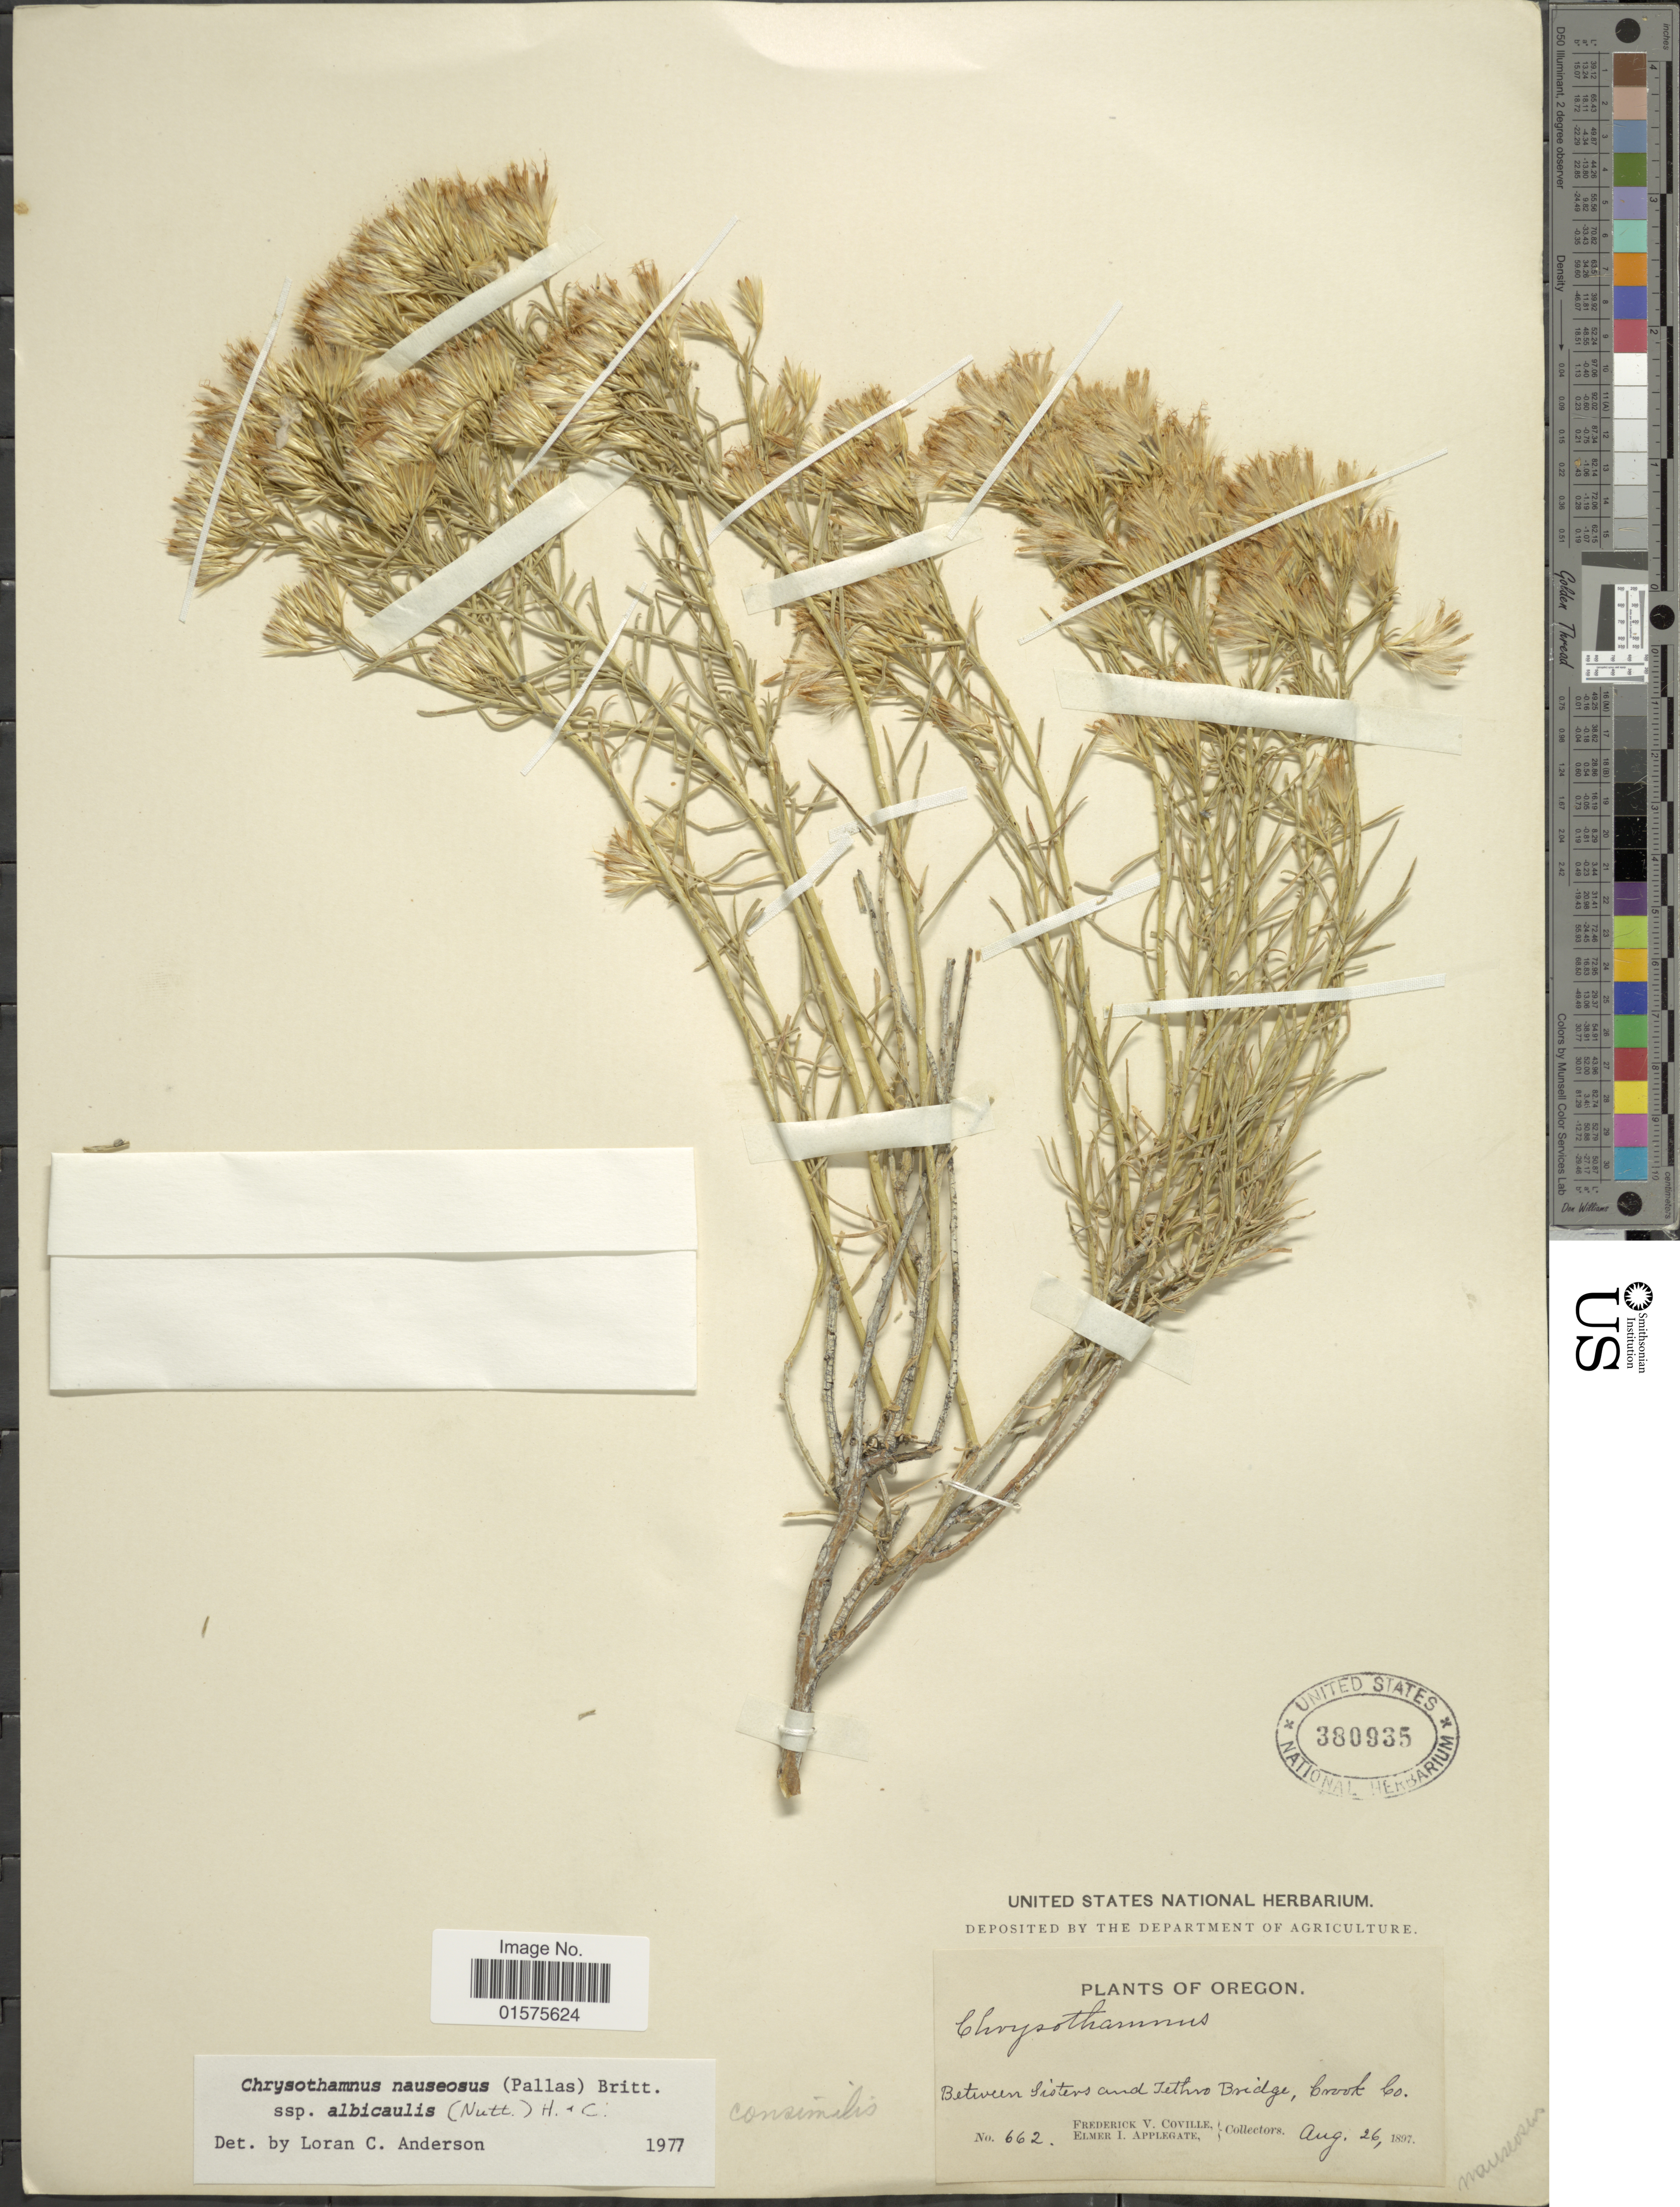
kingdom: Plantae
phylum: Tracheophyta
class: Magnoliopsida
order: Asterales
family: Asteraceae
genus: Ericameria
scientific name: Ericameria nauseosa var. speciosa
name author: (Nutt.) G.L. Nesom & G.I. Baird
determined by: Urbatsch, Lowell E., Curator (LSU), Louisiana State University (UNITED STATES)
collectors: F. V. Coville & E. I. Applegate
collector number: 662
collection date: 1897-08-26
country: United States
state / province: Oregon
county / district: Crook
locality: Between Sisters and Jethro Bridge, Crook Co.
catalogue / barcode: US 380935